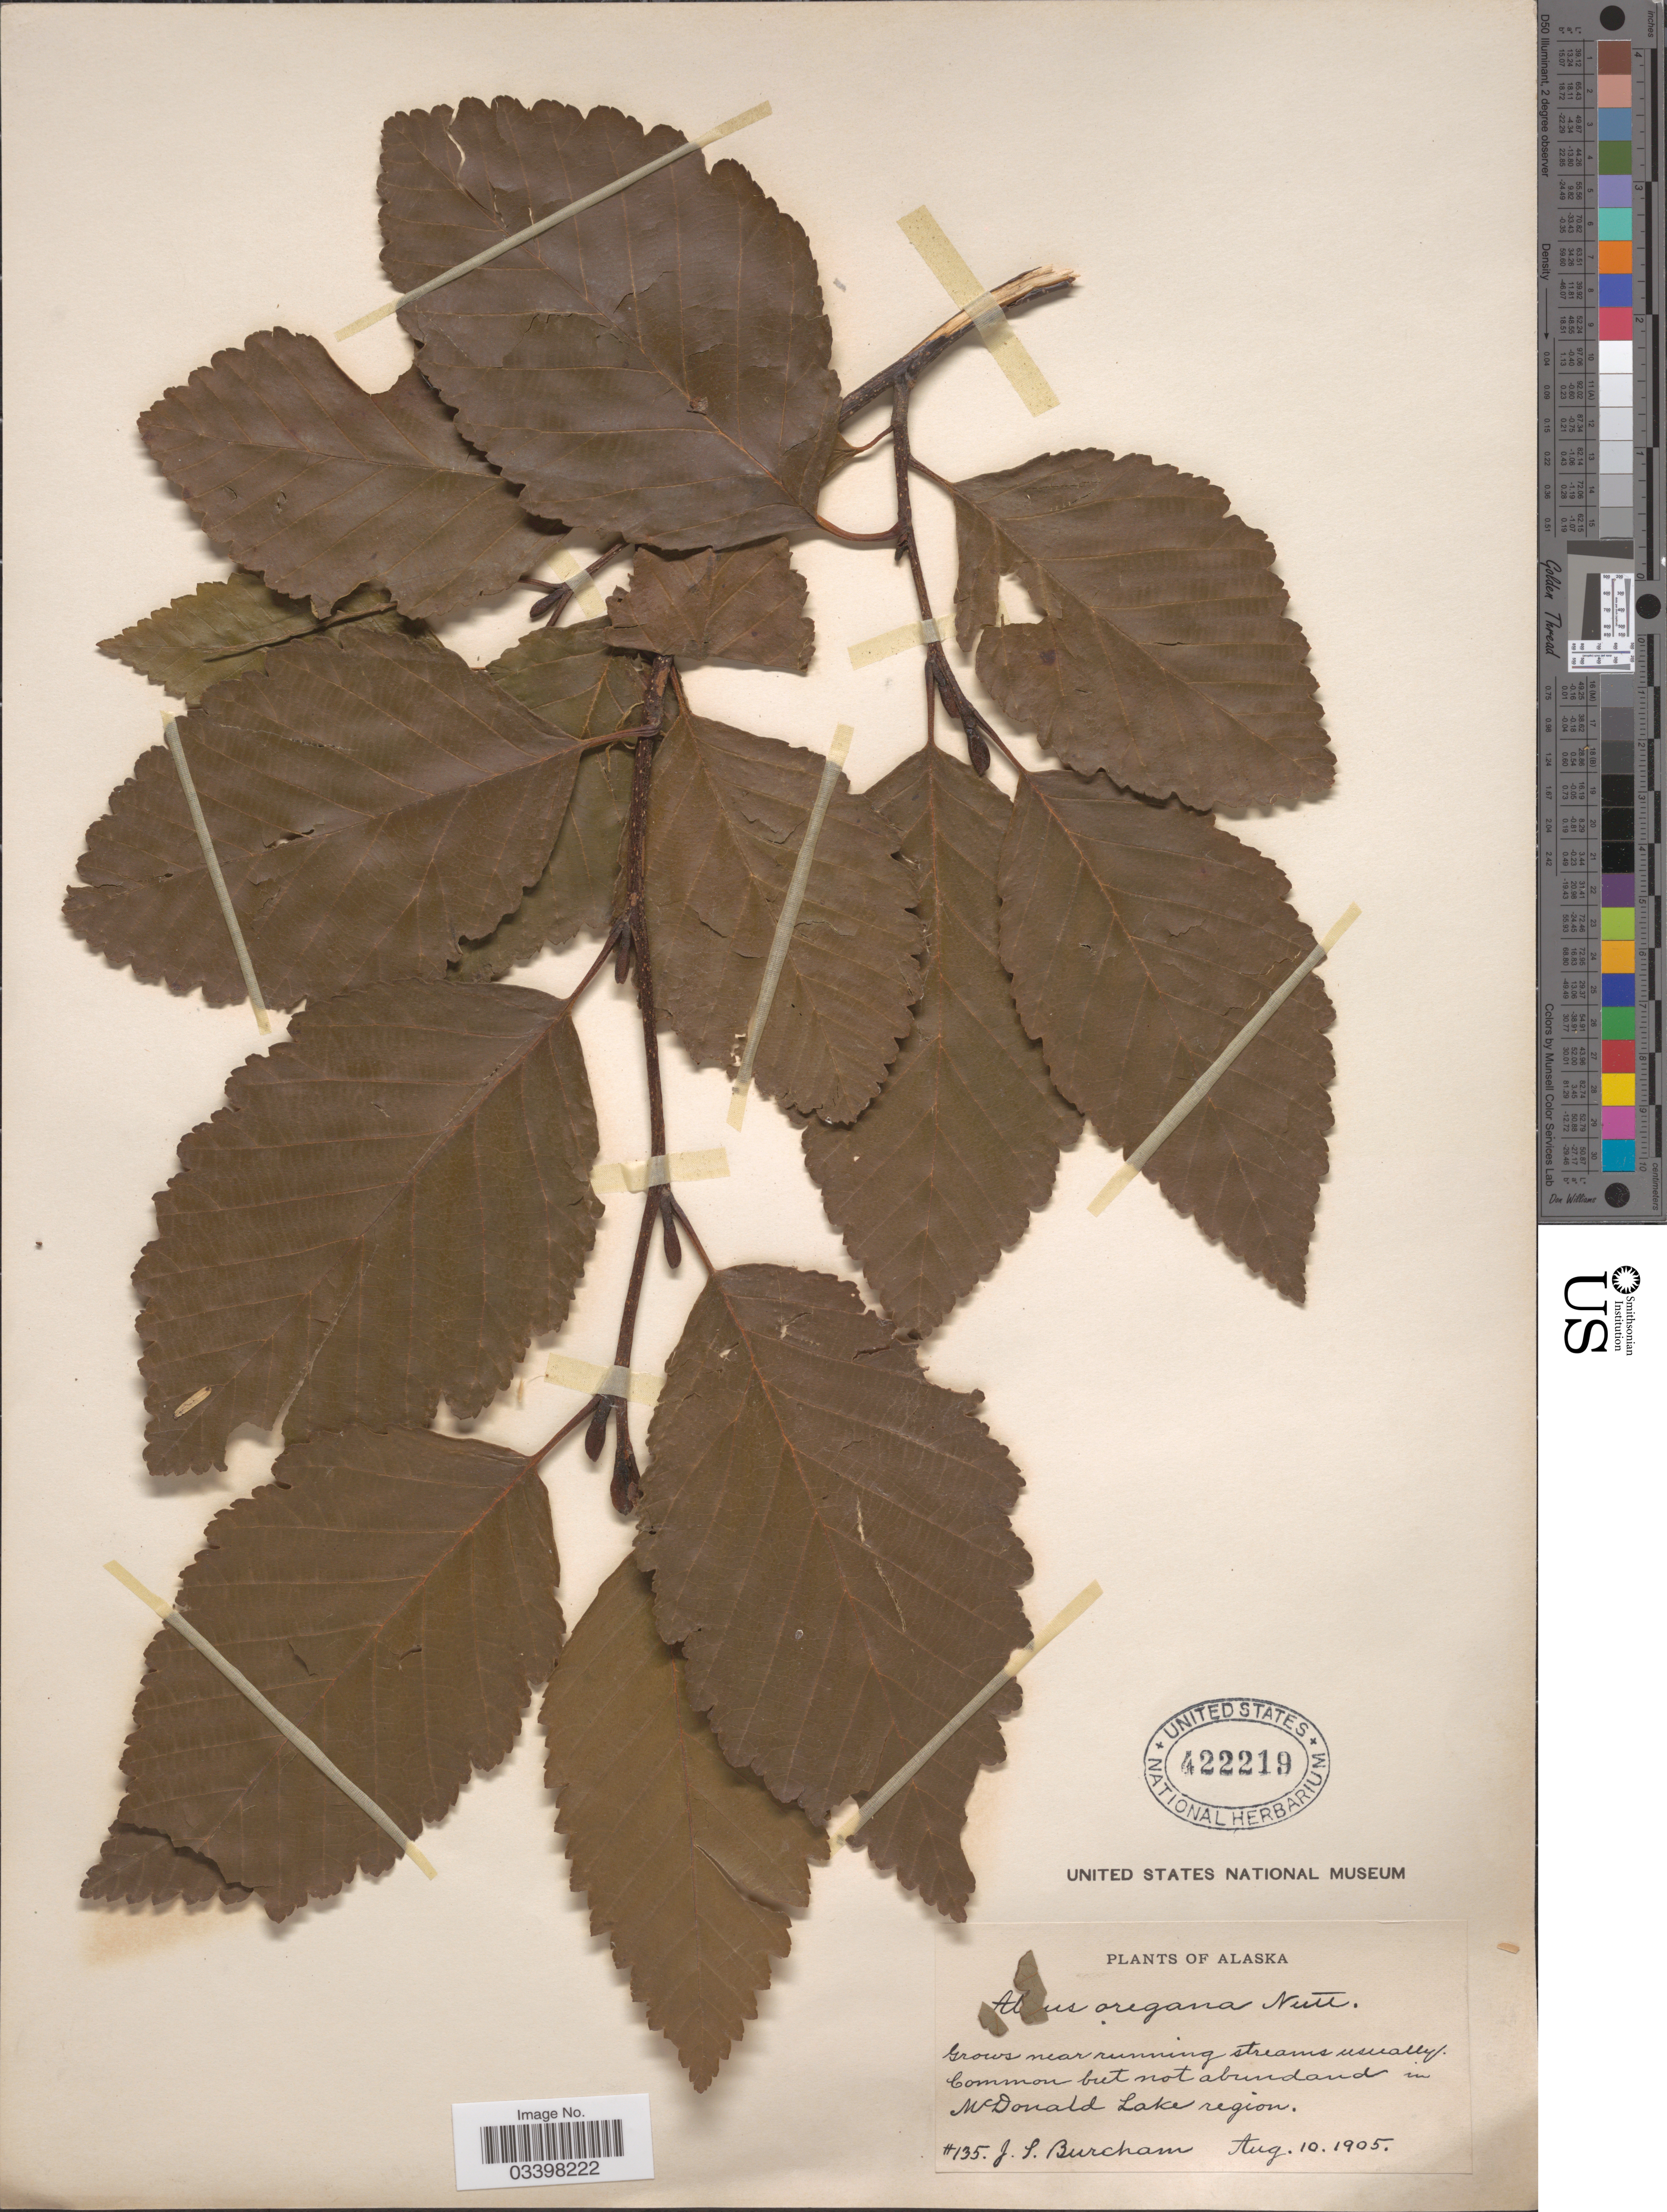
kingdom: Plantae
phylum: Tracheophyta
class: Magnoliopsida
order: Fagales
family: Betulaceae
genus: Alnus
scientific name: Alnus rubra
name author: Bong.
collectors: J. Burcham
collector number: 135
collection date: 1905-08-10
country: United States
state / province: Alaska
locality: McDonald Lake region.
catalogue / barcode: US 422219